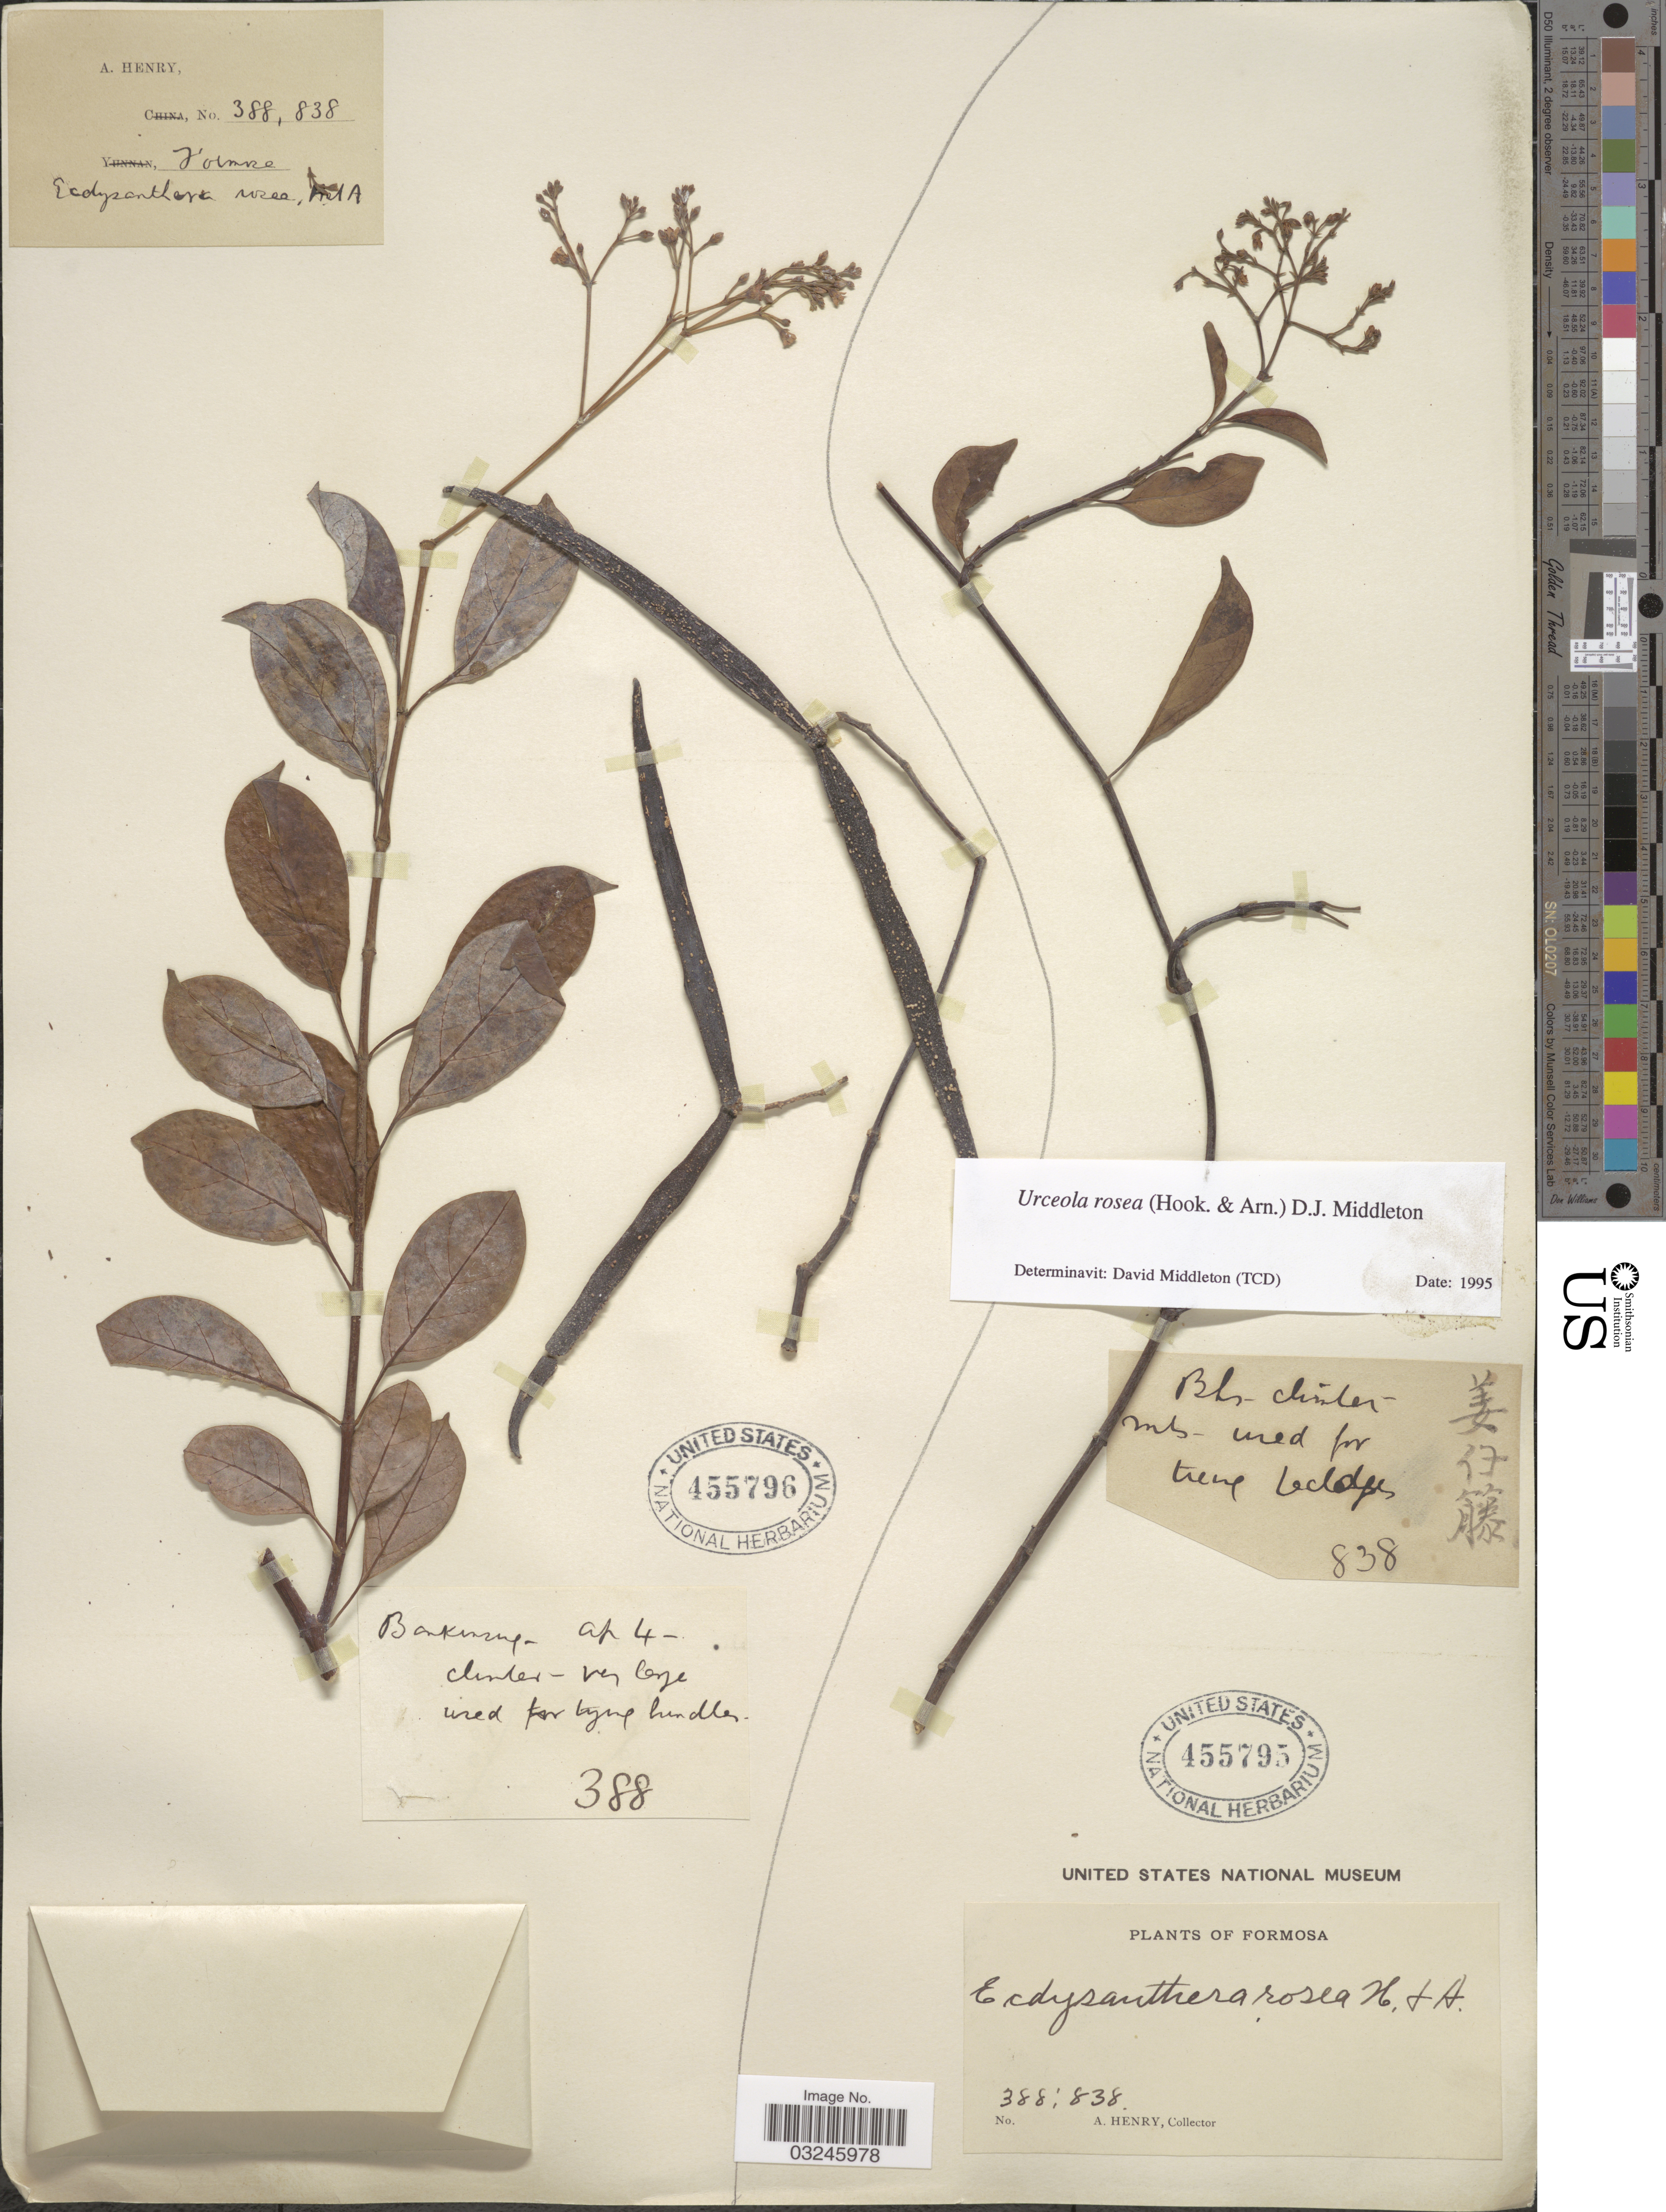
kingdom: Plantae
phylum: Tracheophyta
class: Magnoliopsida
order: Gentianales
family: Apocynaceae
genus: Urceola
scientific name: Urceola rosea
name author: Hook. & Arn.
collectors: A. Henry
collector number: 838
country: Taiwan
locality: Formosa.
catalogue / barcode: US 455795-2